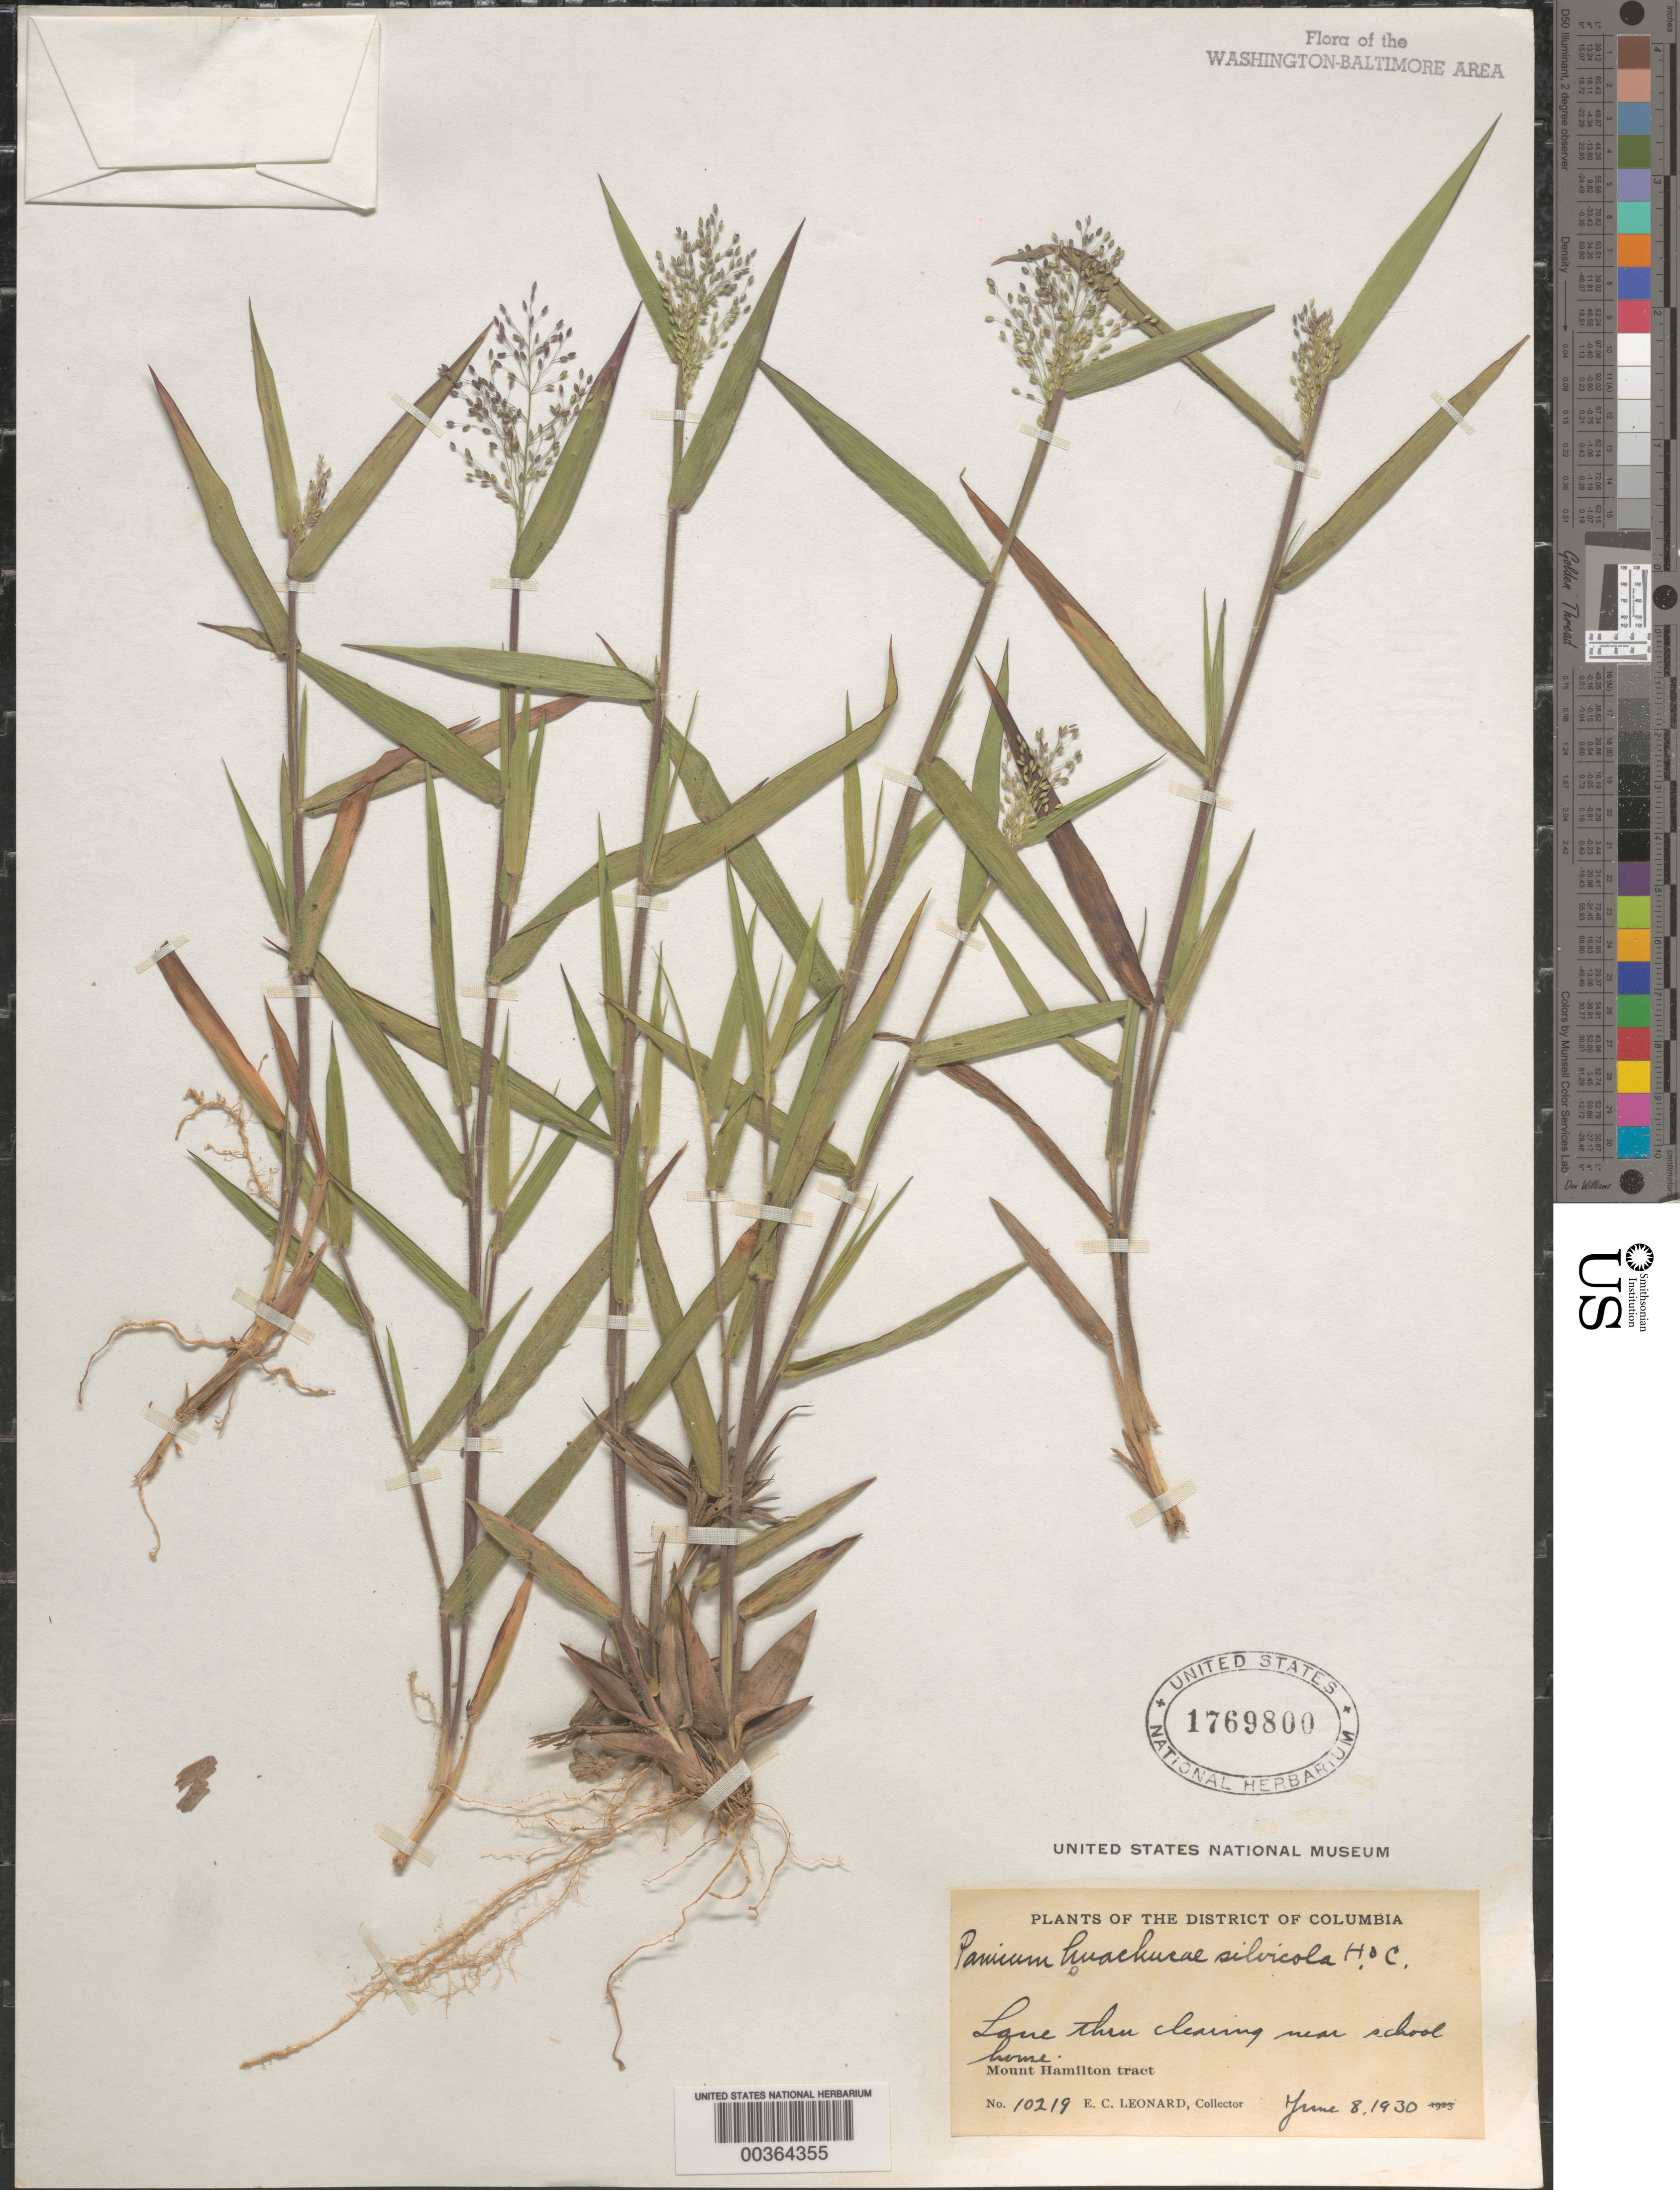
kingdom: Plantae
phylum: Tracheophyta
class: Liliopsida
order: Poales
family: Poaceae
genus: Dichanthelium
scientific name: Dichanthelium acuminatum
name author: (Sw.) Gould & C.A. Clark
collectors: E. C. Leonard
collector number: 10219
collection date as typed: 08 Jun 1930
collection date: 1930-06-08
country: United States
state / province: District of Columbia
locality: Mount Hamilton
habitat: Lane thru clearing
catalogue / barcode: US 1769800